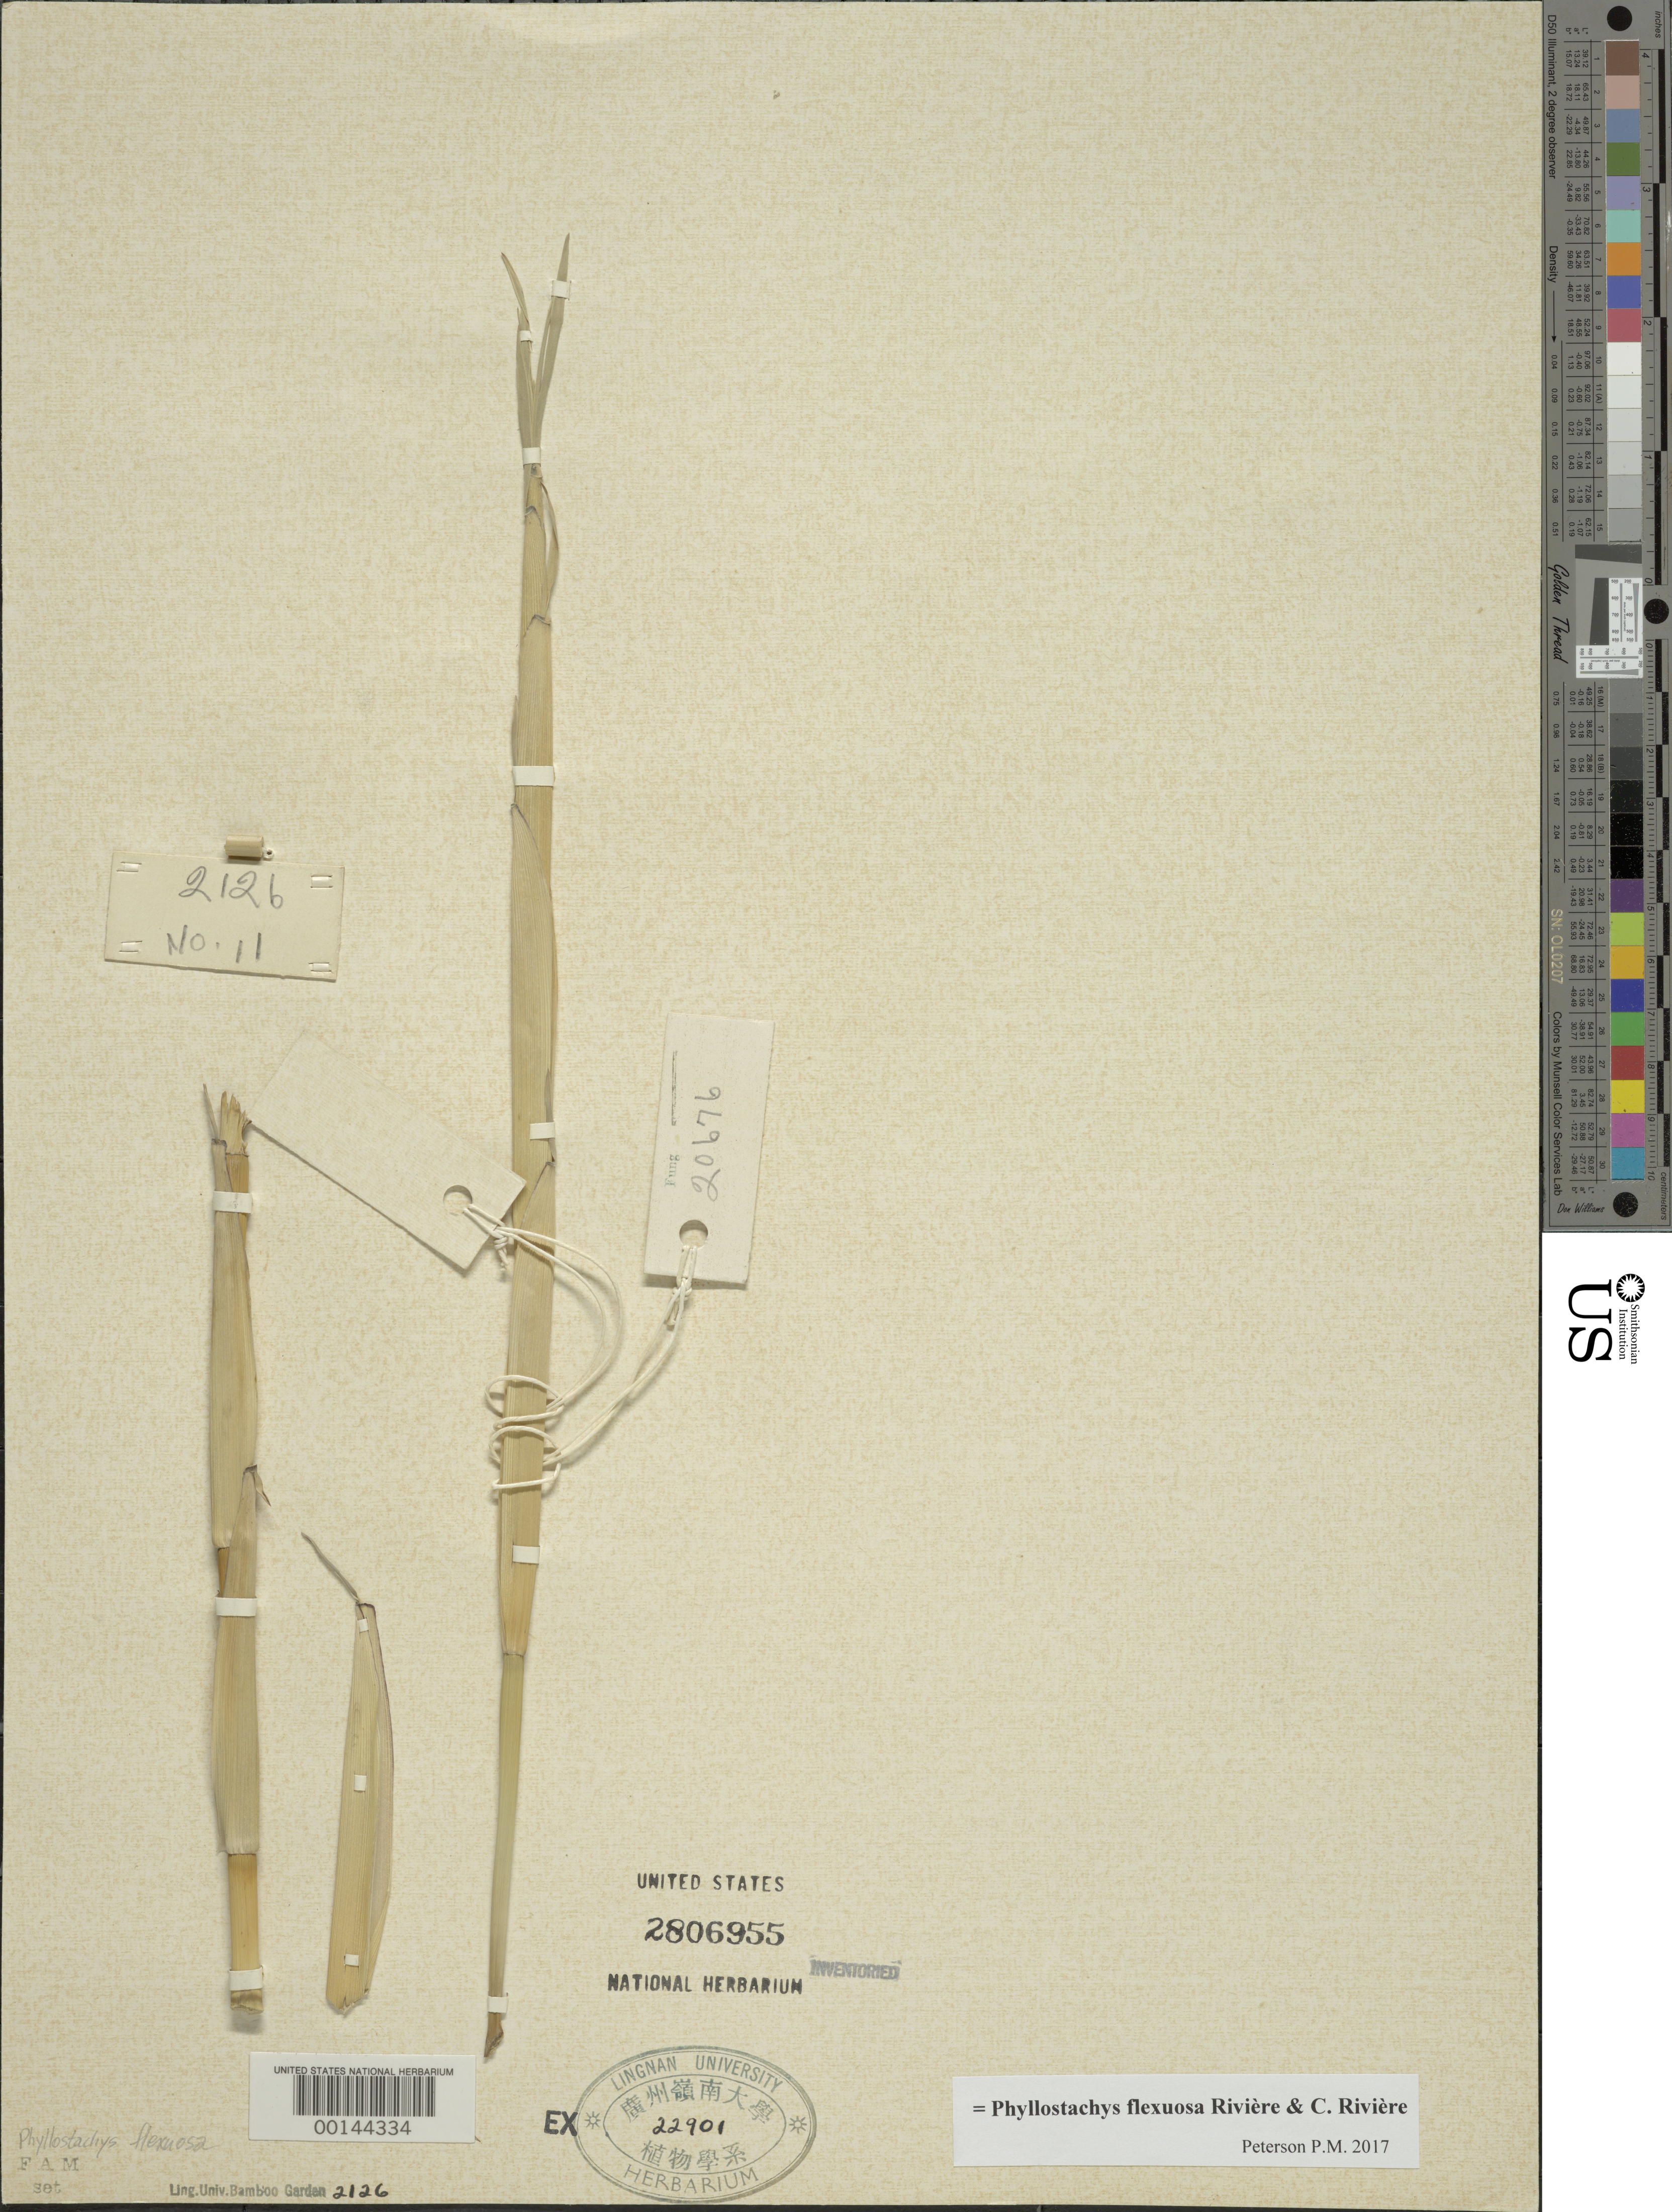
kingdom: Plantae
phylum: Tracheophyta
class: Liliopsida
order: Poales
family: Poaceae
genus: Phyllostachys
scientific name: Phyllostachys flexuosa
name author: Rivière & C. Rivière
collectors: H. L. Fung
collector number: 20676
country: China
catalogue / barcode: US 2806955